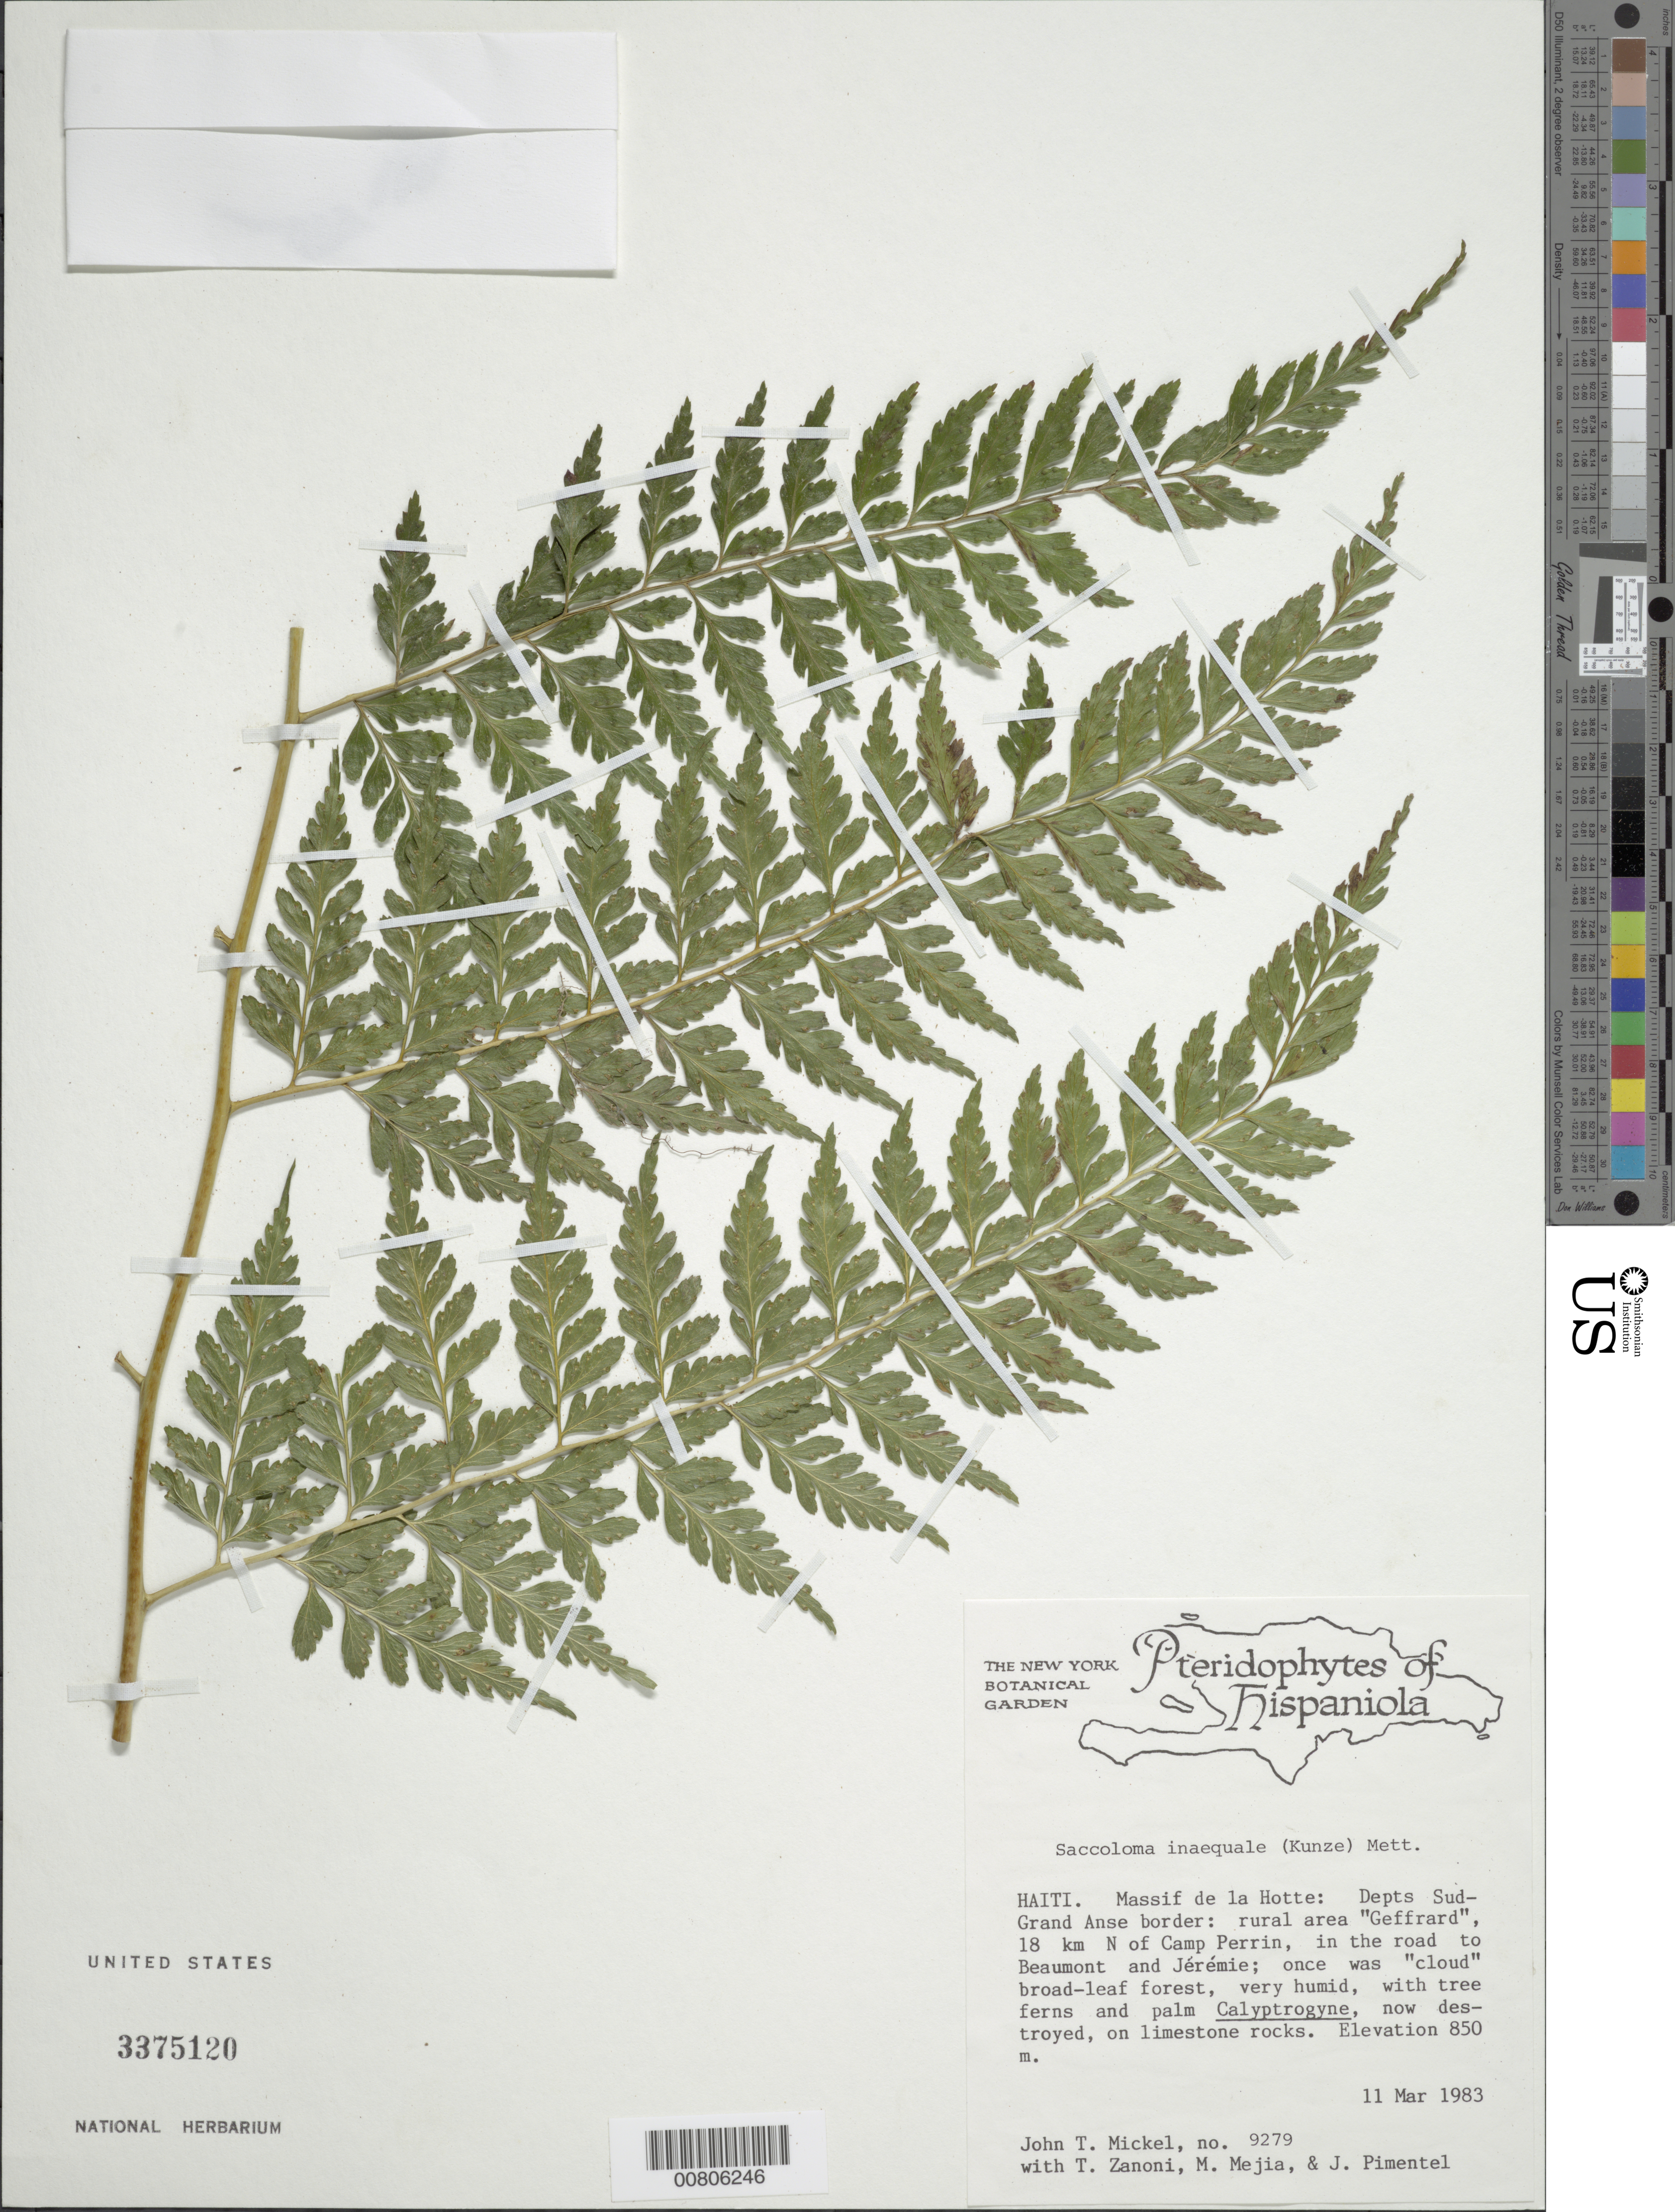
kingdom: Plantae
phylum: Tracheophyta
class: Polypodiopsida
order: Polypodiales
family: Saccolomataceae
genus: Saccoloma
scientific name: Saccoloma inaequale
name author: (Kunze) Mett.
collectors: J. T. Mickel, T. A. Zanoni, M. Mejia & J. Pimentel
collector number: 9279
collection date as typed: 11 Mar 1983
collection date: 1983-03-11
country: Haiti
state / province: Sud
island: Hispaniola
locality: Depts. Sud-Grand Anse border, area "Geffrard", 18 km N of Camp Perrin, road to Beaumont and Jérémie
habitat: Once a cloud broad-leaf forest, very humid, with tree ferns and palm Calyptogyne, now destroyed, on limestone rocks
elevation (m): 850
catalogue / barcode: US 3375120